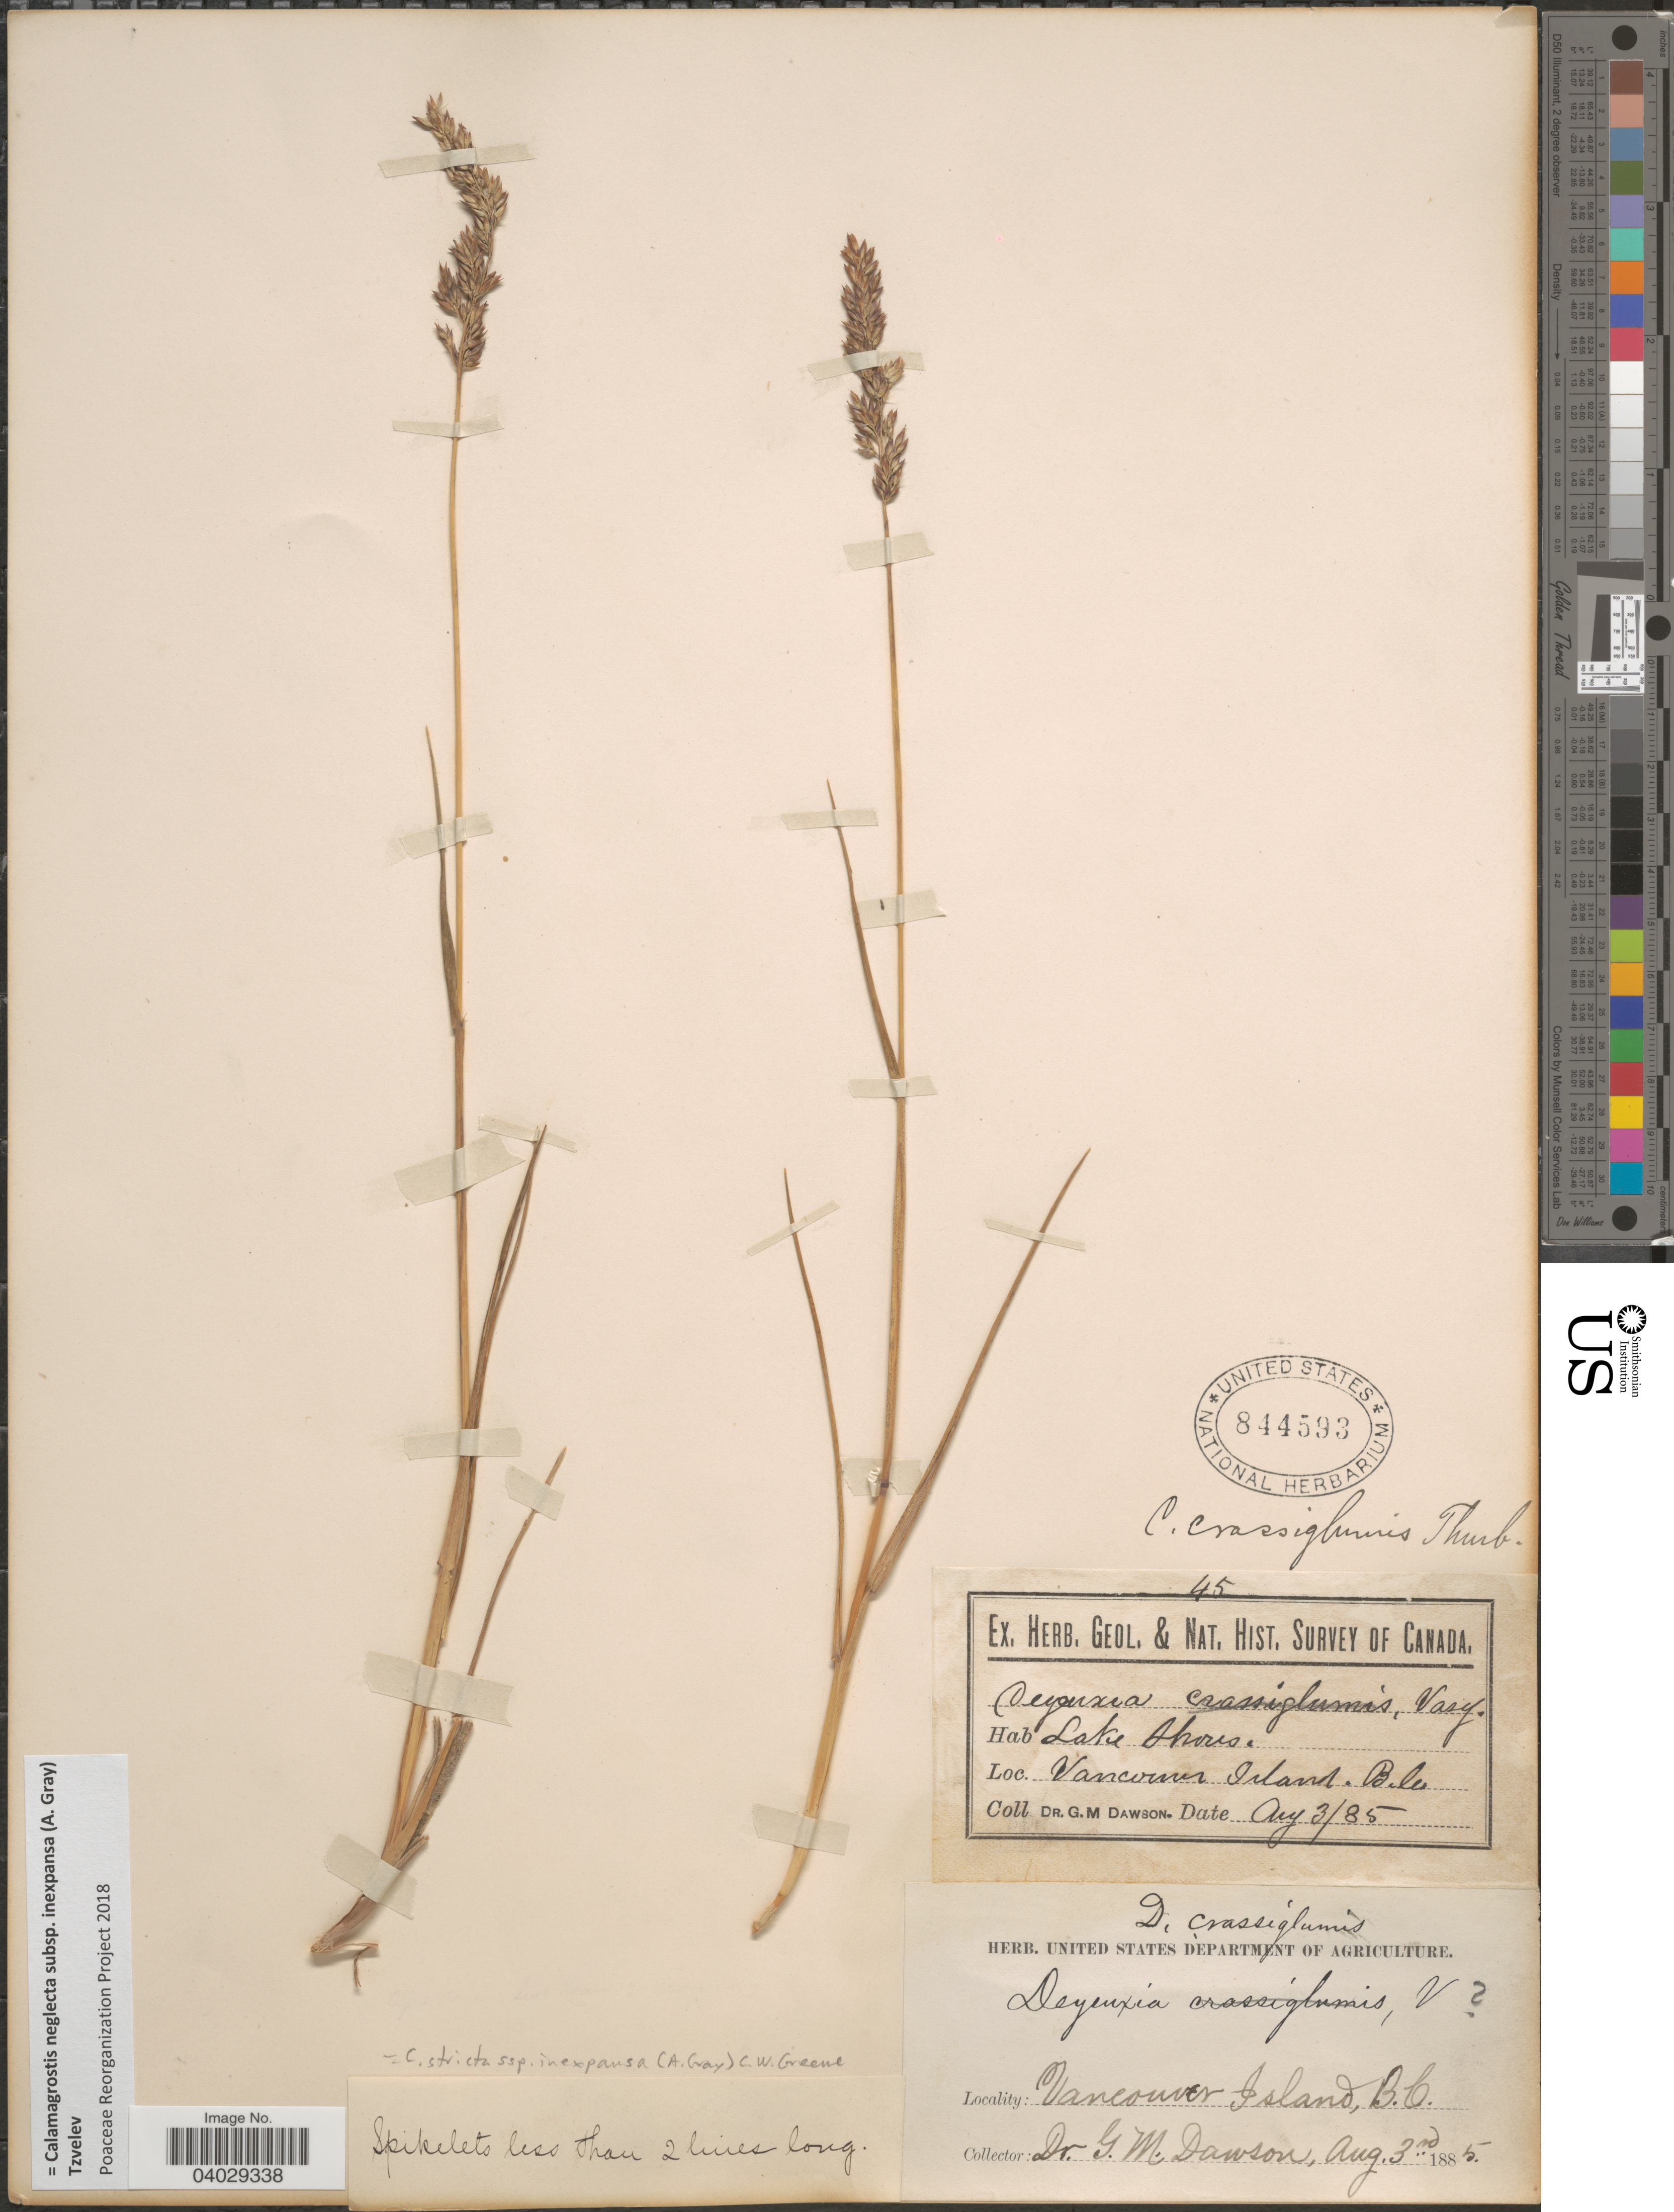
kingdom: Plantae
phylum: Tracheophyta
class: Liliopsida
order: Poales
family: Poaceae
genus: Calamagrostis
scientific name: Calamagrostis neglecta subsp. inexpansa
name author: (A. Gray) Tzvelev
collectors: G. M. Dawson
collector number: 45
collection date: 1885-08-03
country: Canada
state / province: British Columbia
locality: Lake Shores. Vancouver Island, B.C.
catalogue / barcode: US 844593